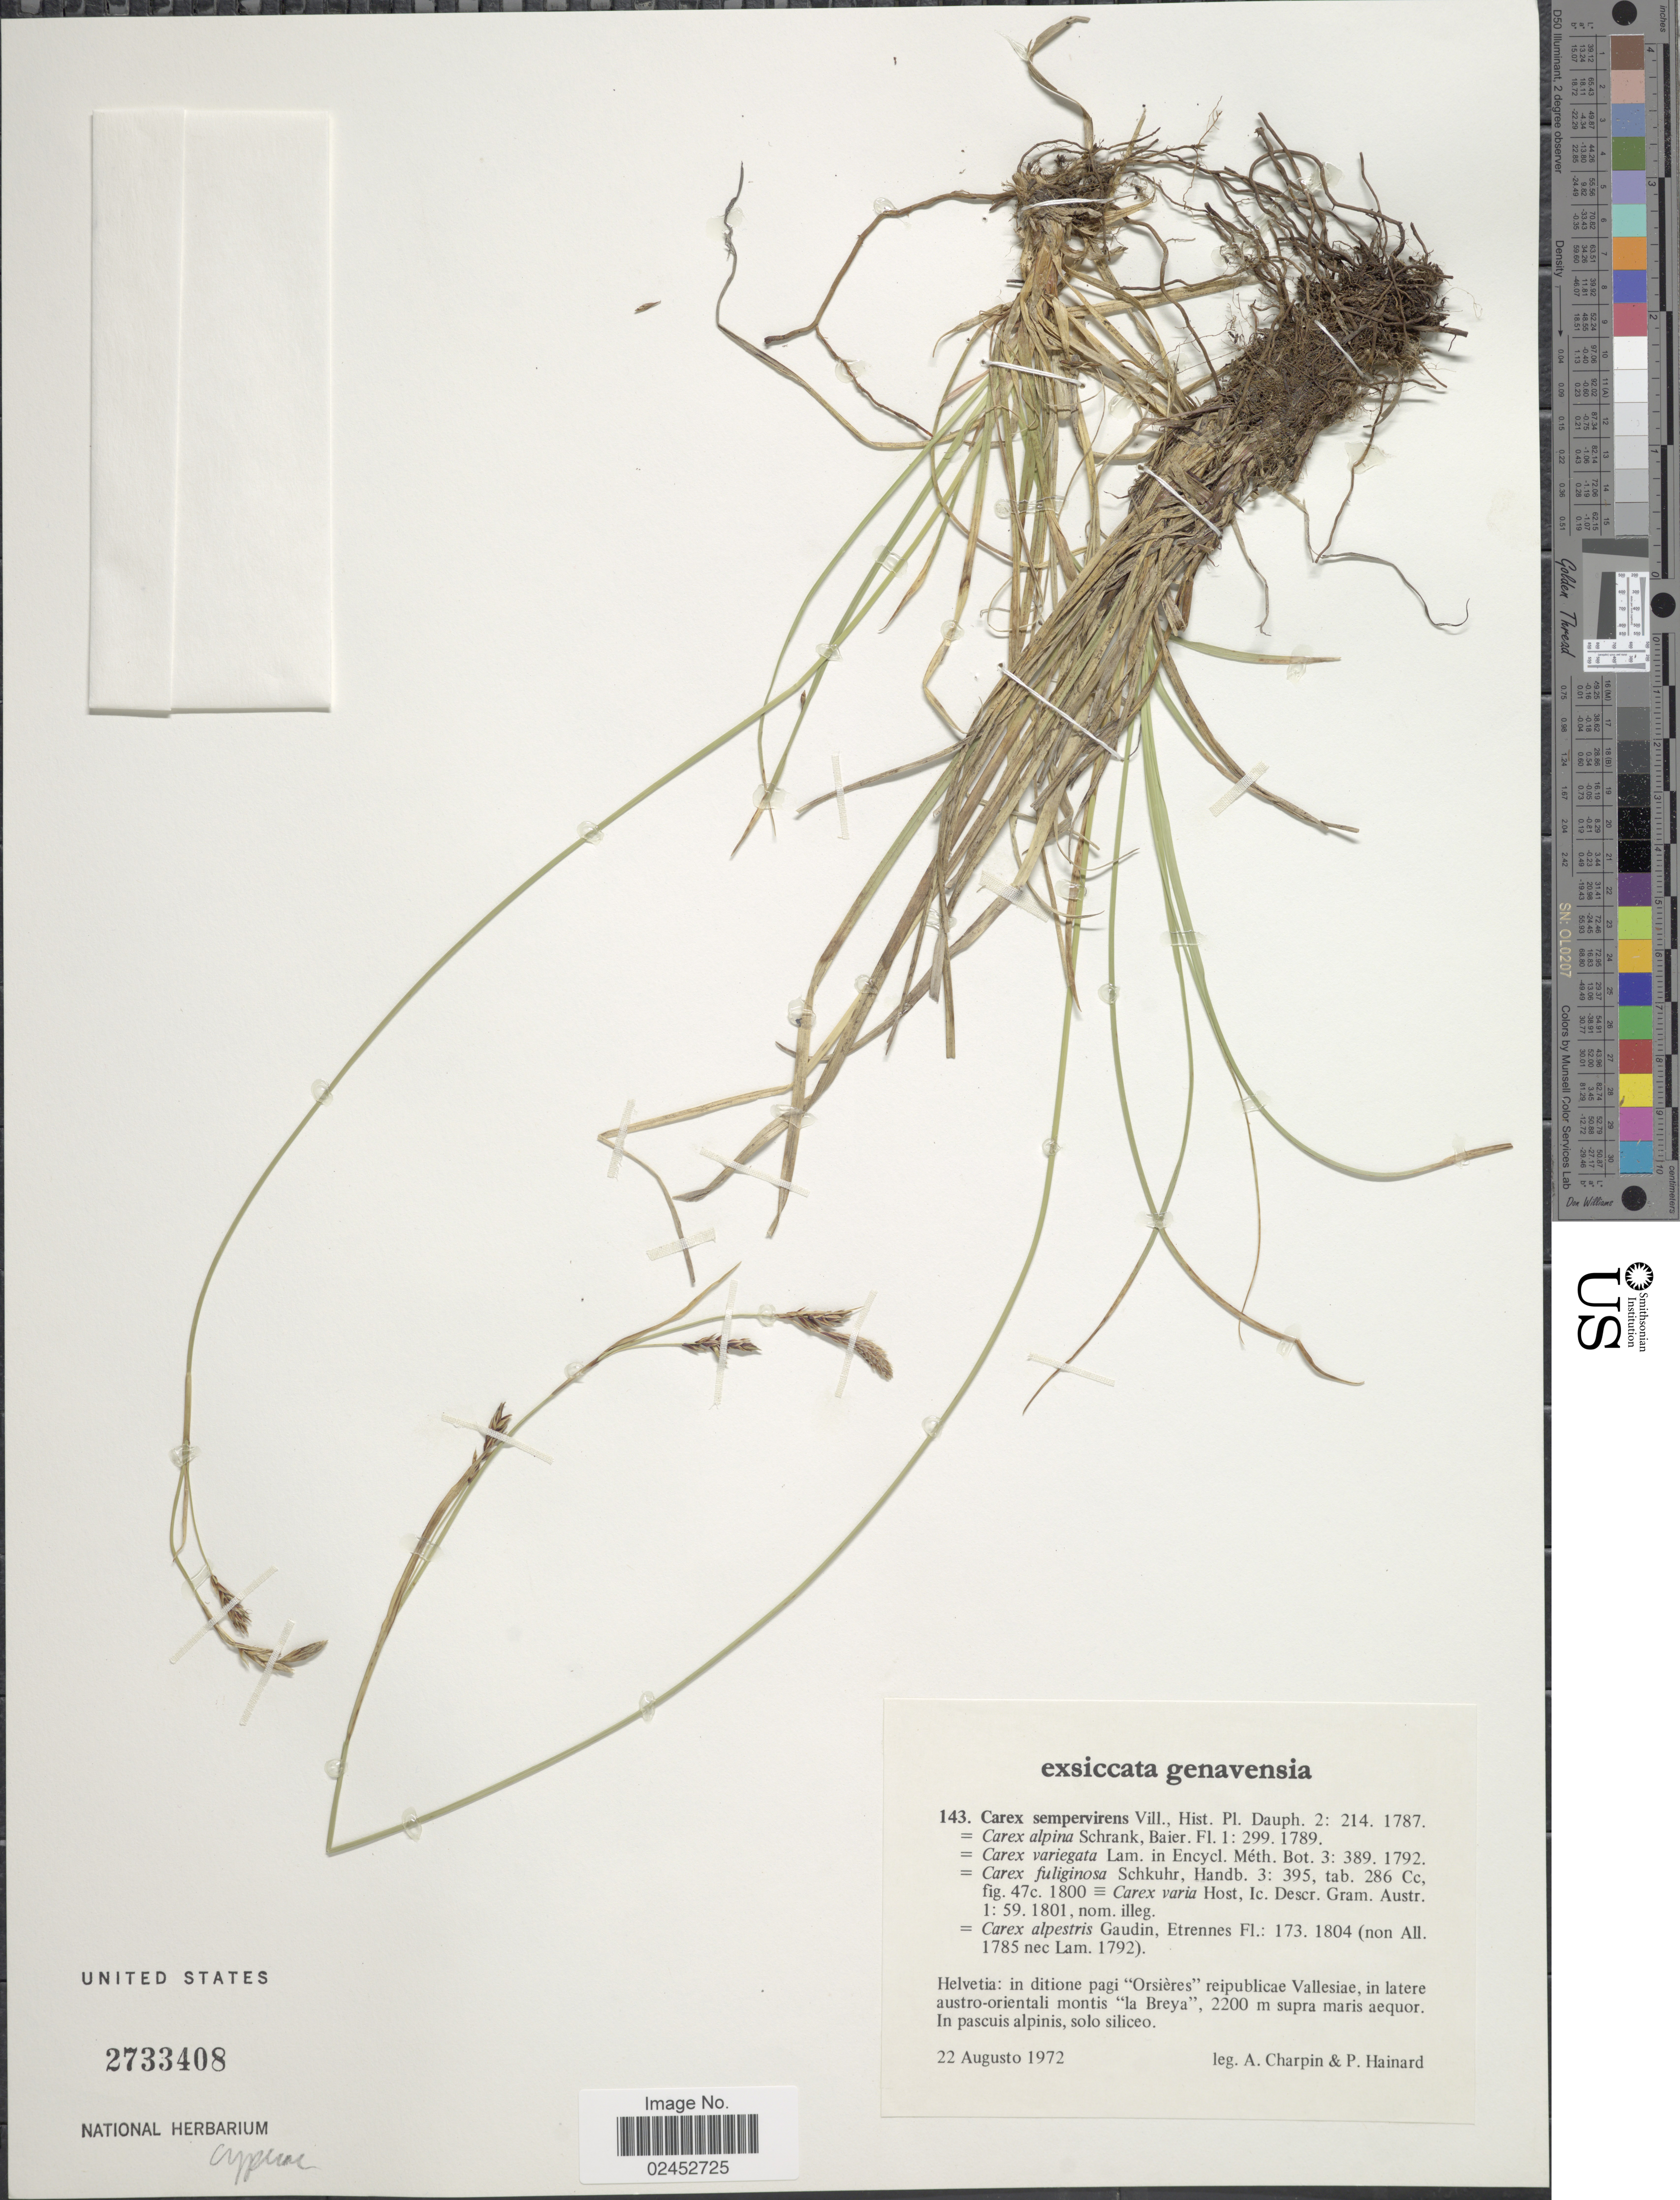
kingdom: Plantae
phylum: Tracheophyta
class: Liliopsida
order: Poales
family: Cyperaceae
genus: Carex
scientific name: Carex sempervirens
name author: Vill.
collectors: A. Charpin & P. Hainard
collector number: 143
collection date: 1972-08-22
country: Switzerland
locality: Genavensia, Helvetia: in ditione pagi "Orsieres"reipublicae Vallesiae, in latere austro-orientali montis "la Breya".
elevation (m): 2200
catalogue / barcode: US 2733408